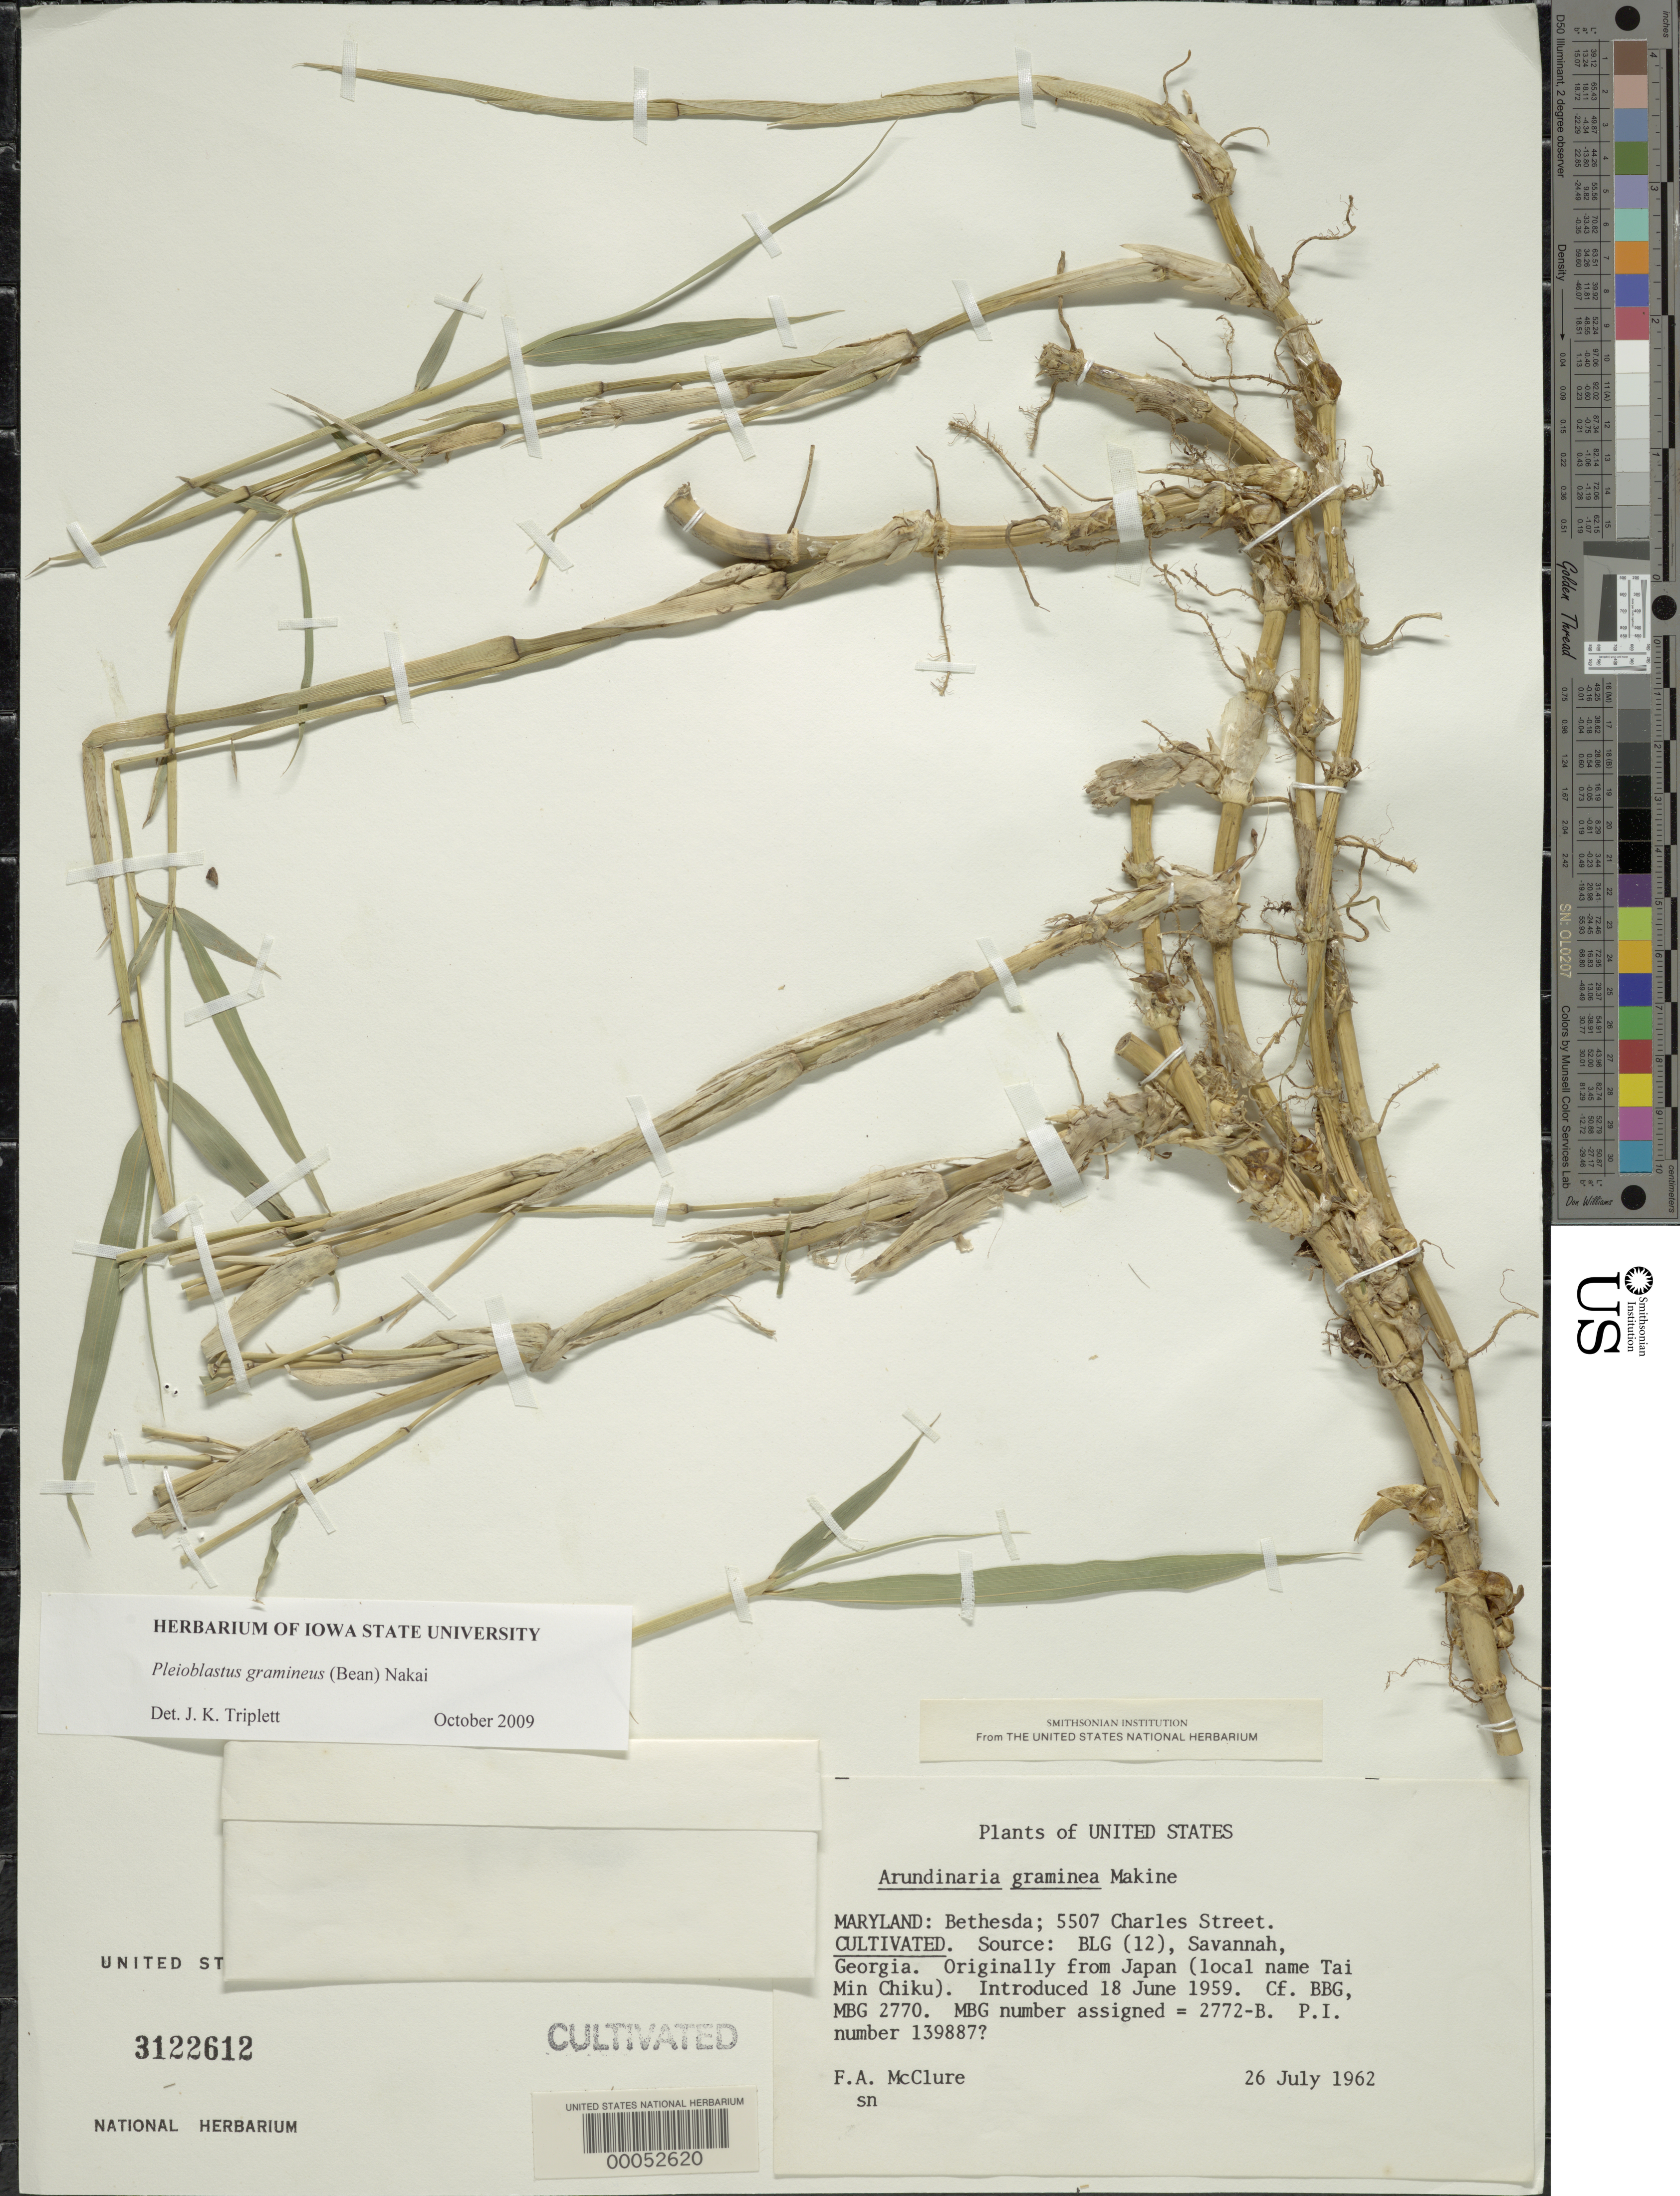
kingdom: Plantae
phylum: Tracheophyta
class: Liliopsida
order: Poales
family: Poaceae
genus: Pleioblastus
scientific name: Pleioblastus gramineus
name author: (Bean) Nakai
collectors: F. A. McClure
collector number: MBG 2772-B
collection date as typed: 26 Jul 1962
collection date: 1962-07-26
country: United States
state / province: Maryland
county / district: Montgomery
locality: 5507 Charles Street, Bethesda (McClure's garden)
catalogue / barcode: US 3122612